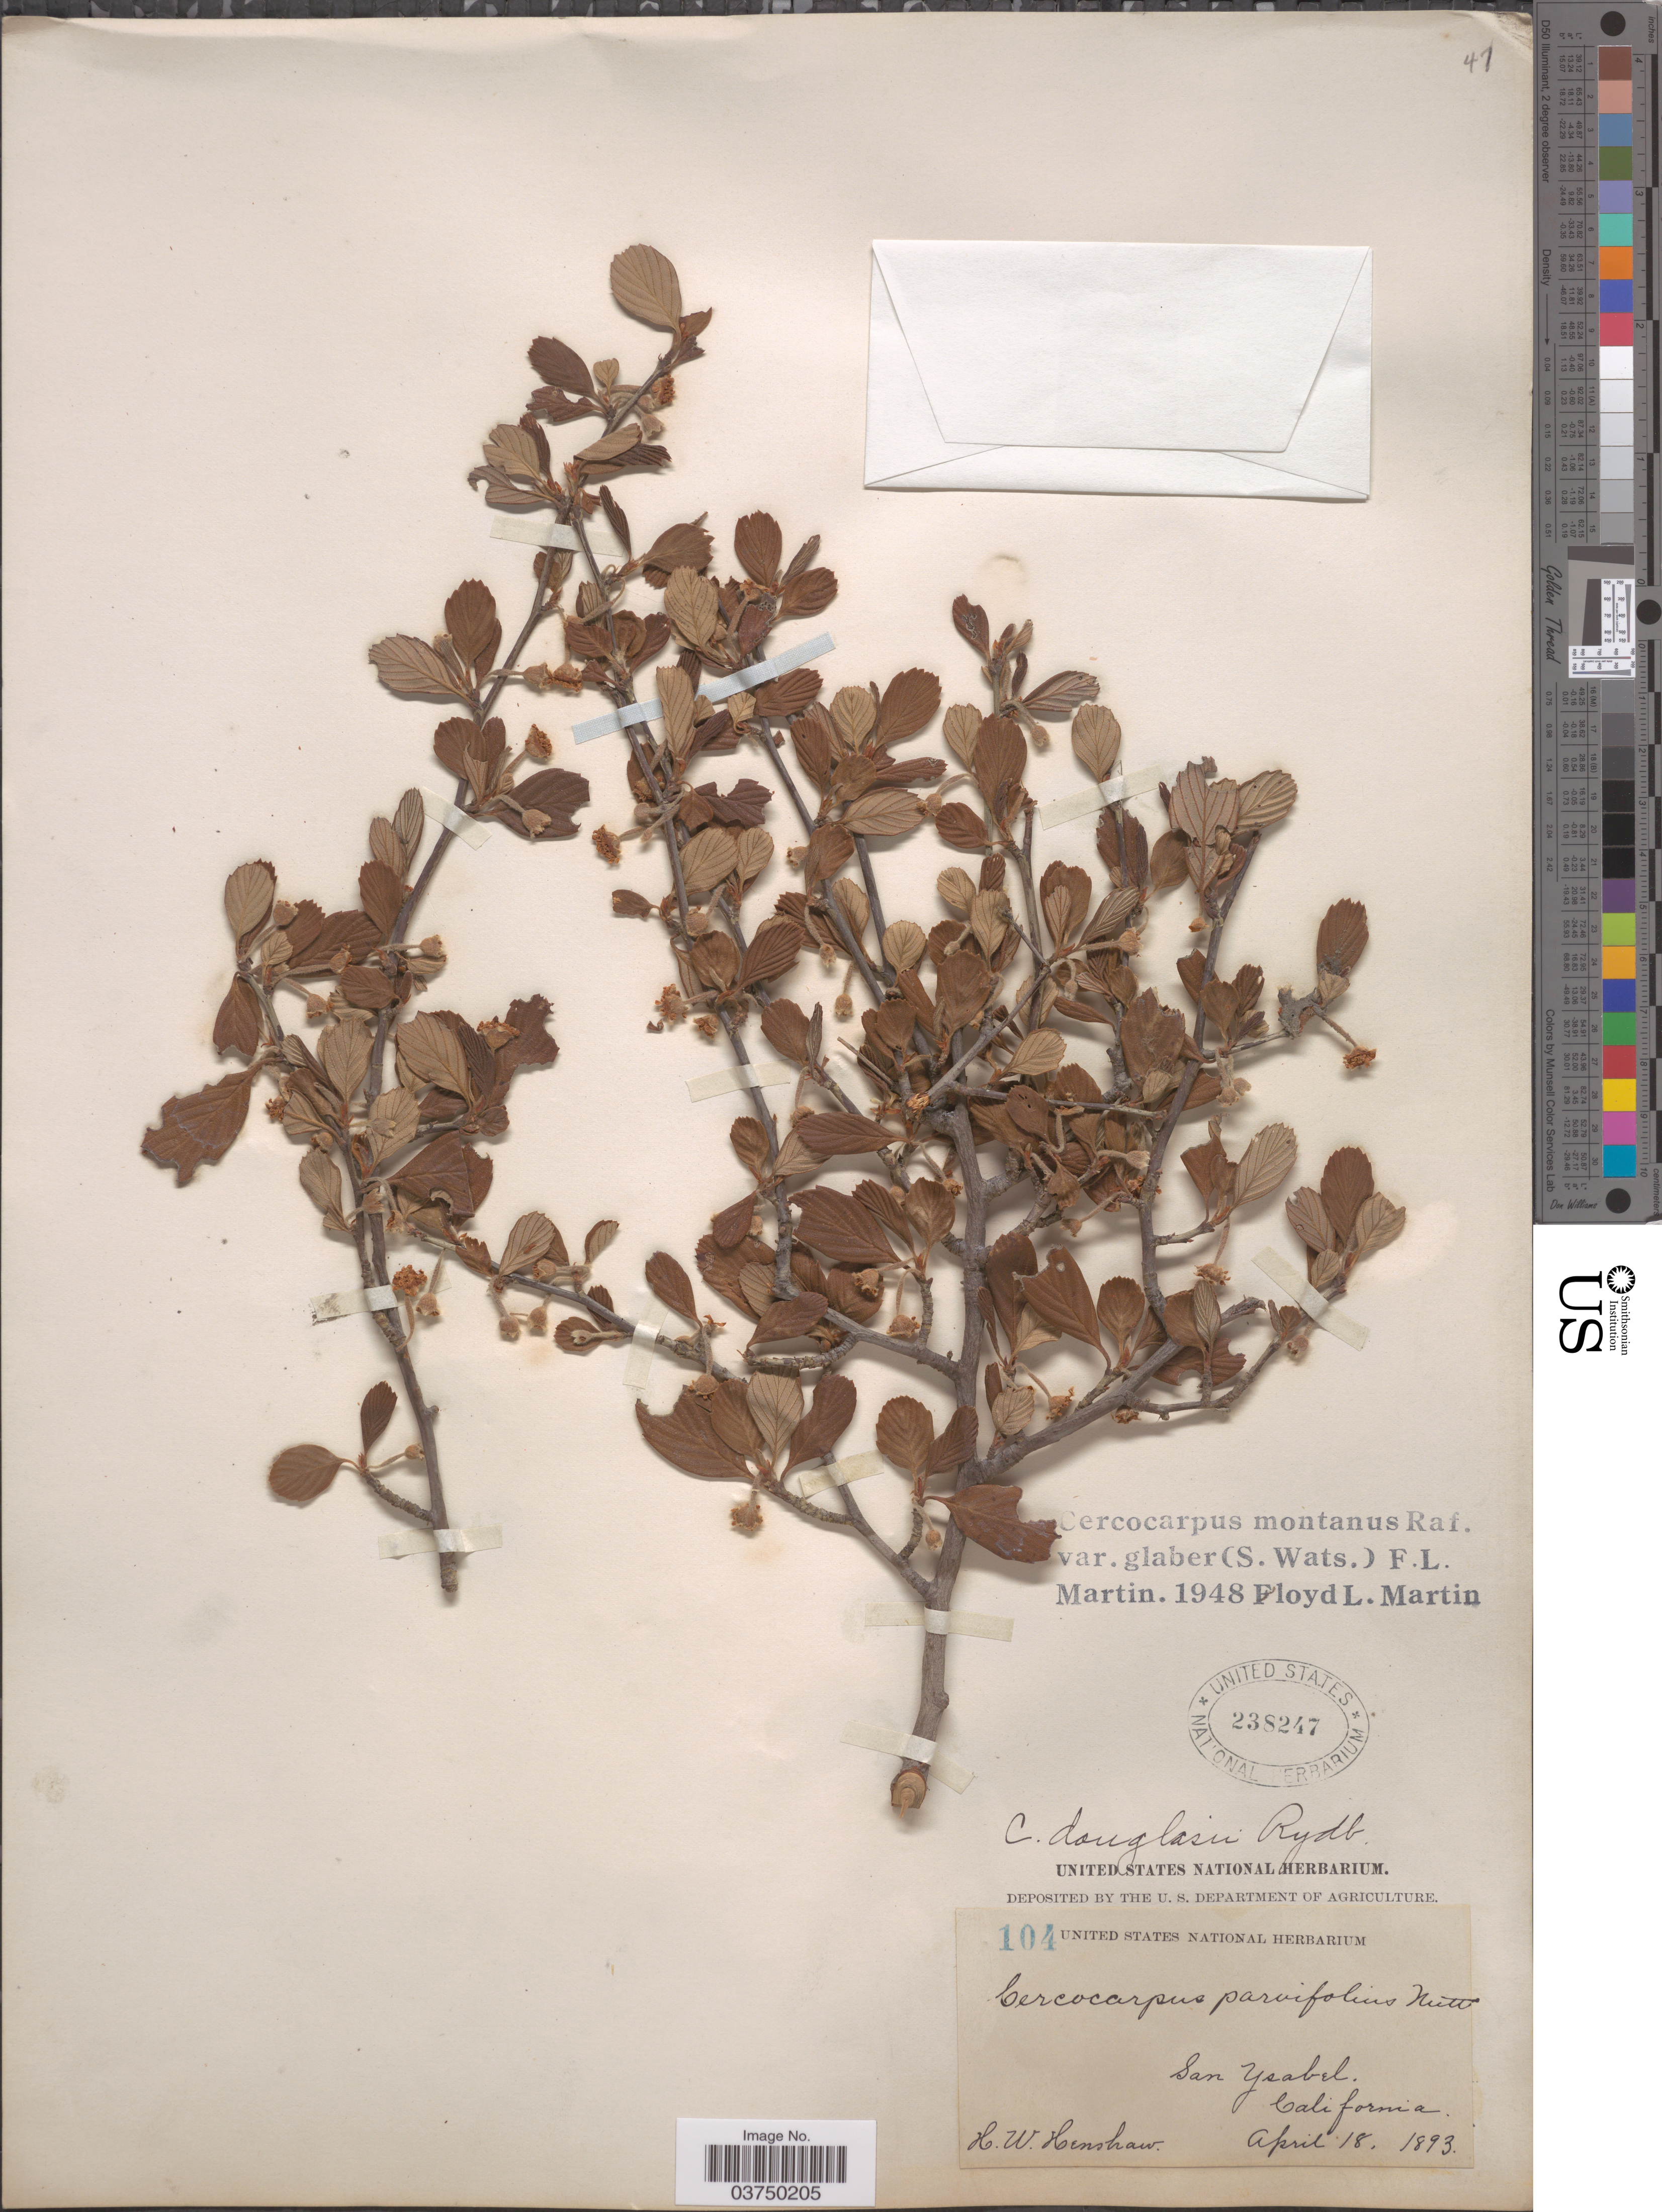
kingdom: Plantae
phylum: Tracheophyta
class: Magnoliopsida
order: Rosales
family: Rosaceae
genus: Cercocarpus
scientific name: Cercocarpus montanus var. glaber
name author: (S. Watson) F.L. Martin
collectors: H. Henshaw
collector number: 104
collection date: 1893-04-18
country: United States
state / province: California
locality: San Ysabel.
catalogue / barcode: US 238247